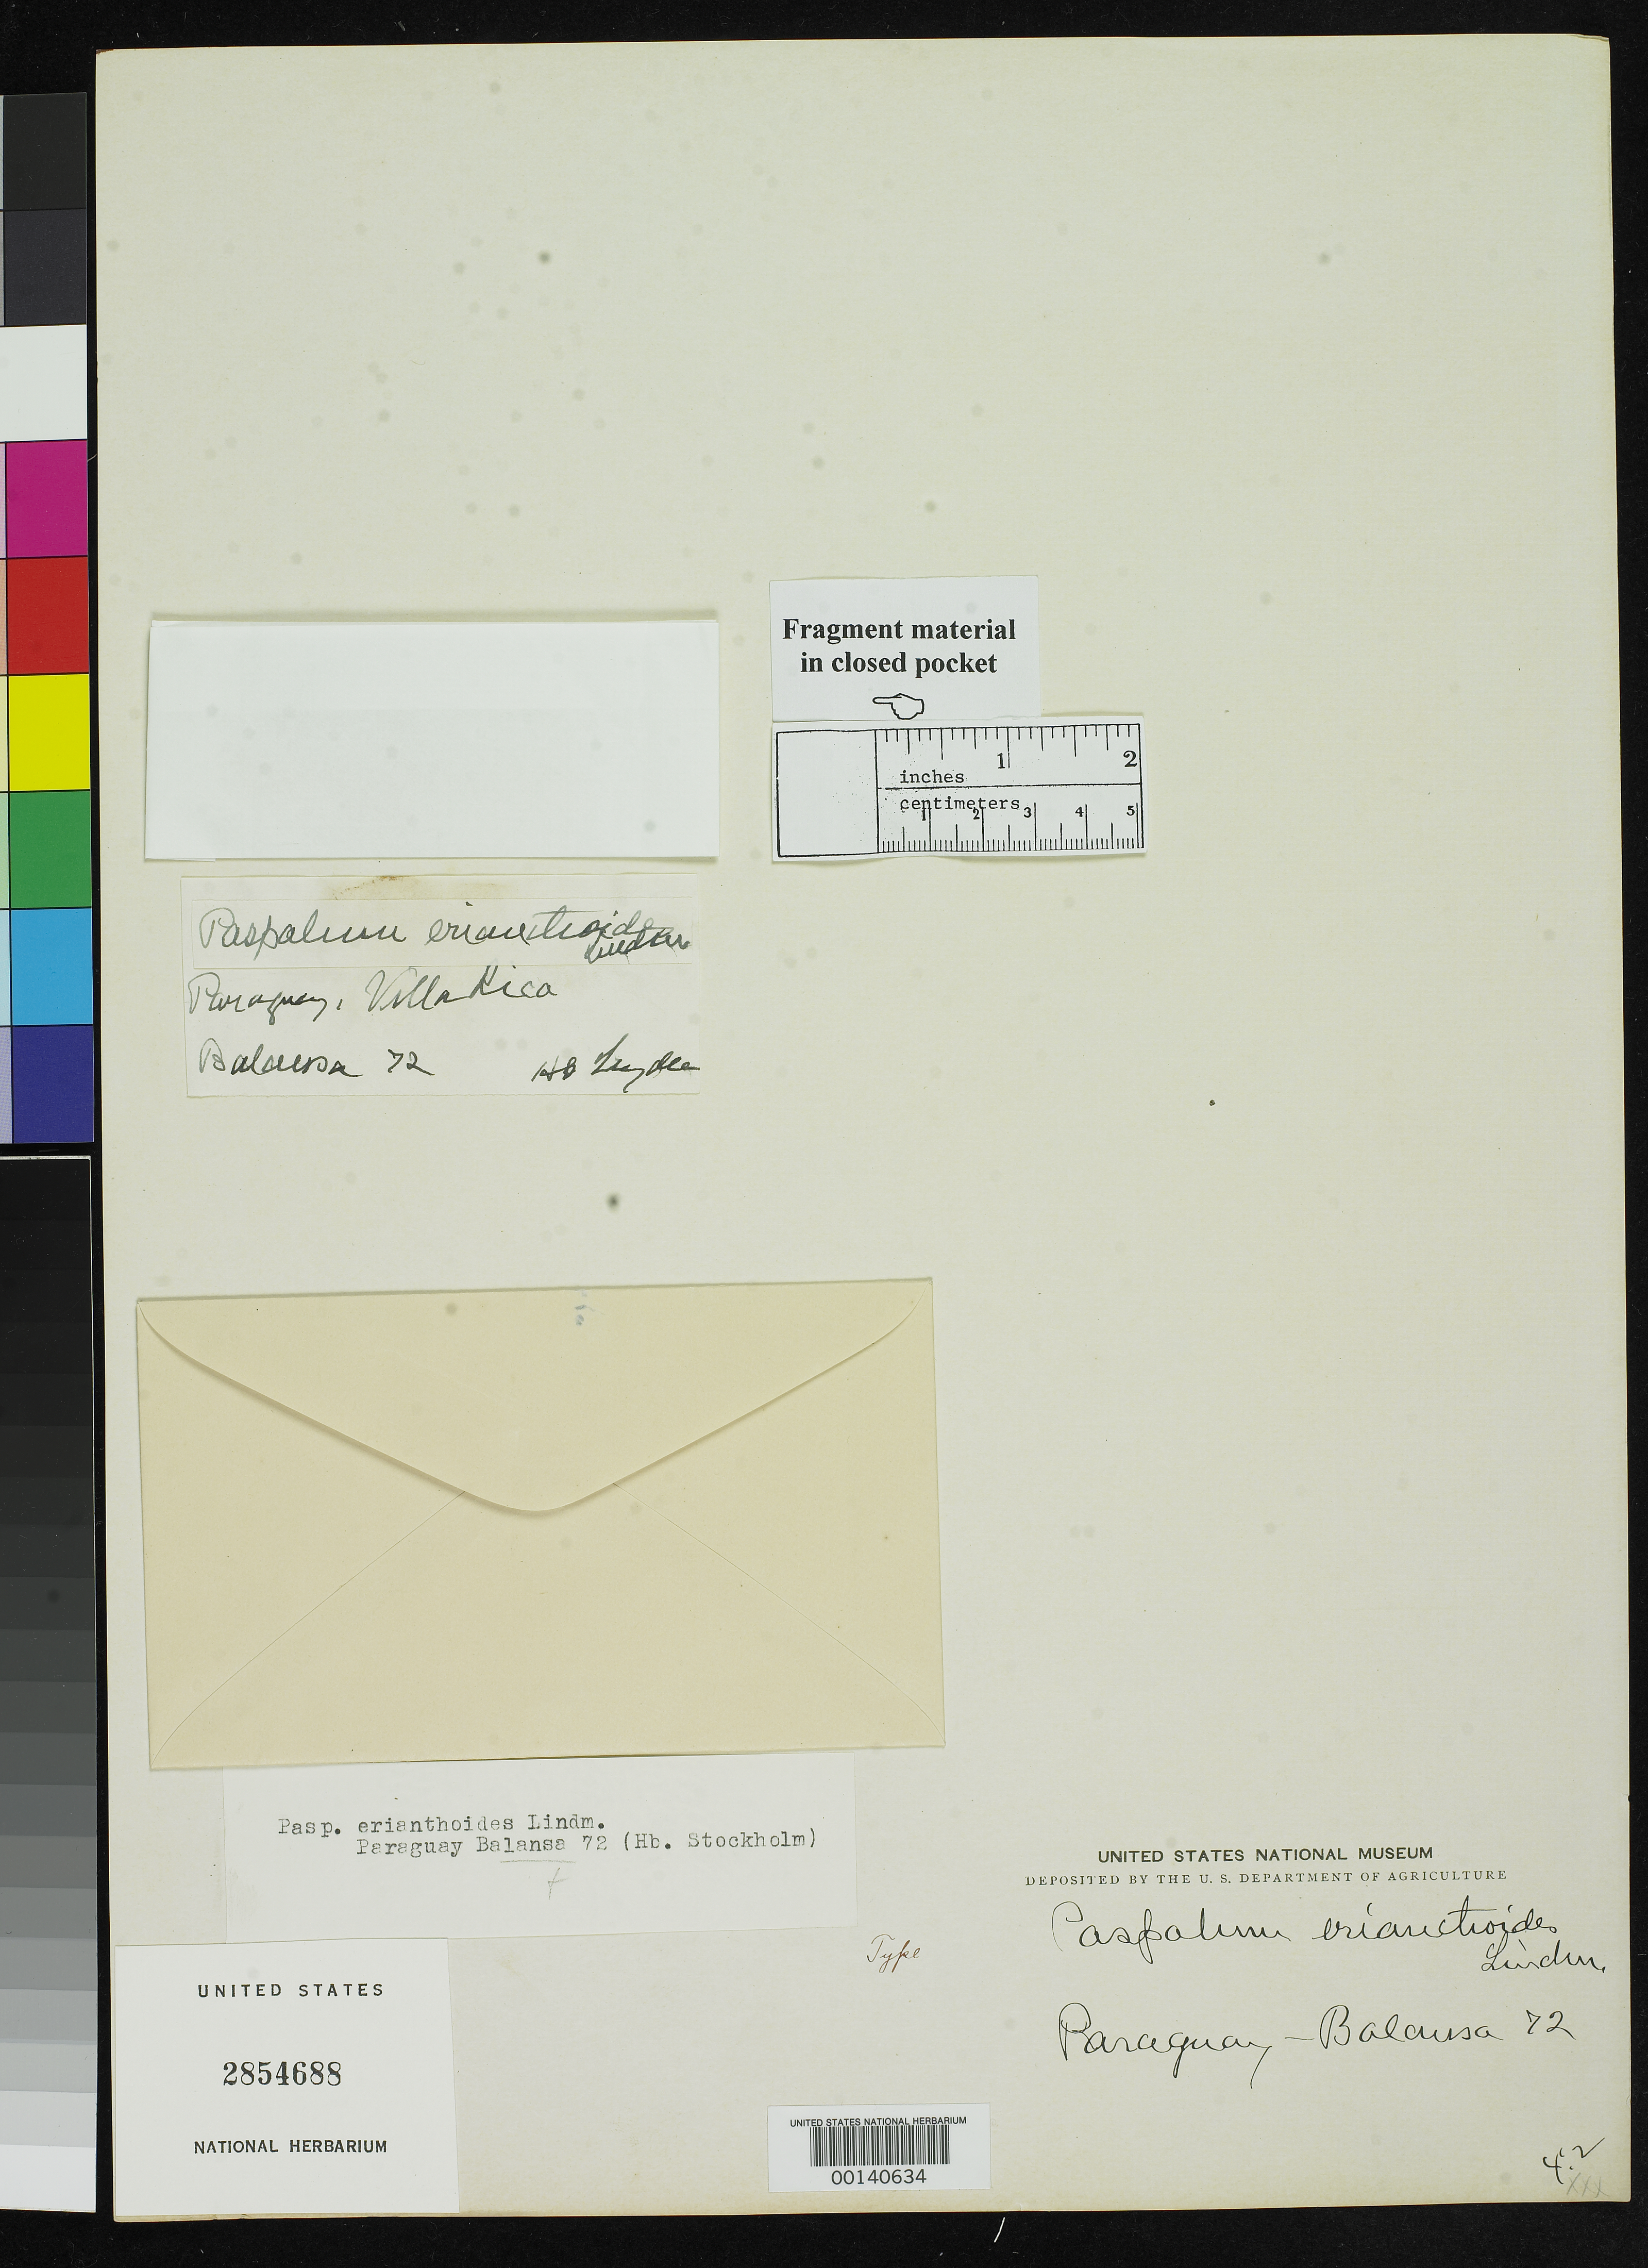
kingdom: Plantae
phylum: Tracheophyta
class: Liliopsida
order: Poales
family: Poaceae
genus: Paspalum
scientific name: Paspalum erianthoides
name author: Lindm.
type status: Type Fragment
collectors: B. Balansa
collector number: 72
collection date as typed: Oct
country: Paraguay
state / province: Guairá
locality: Villarrica.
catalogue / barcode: US 2854688